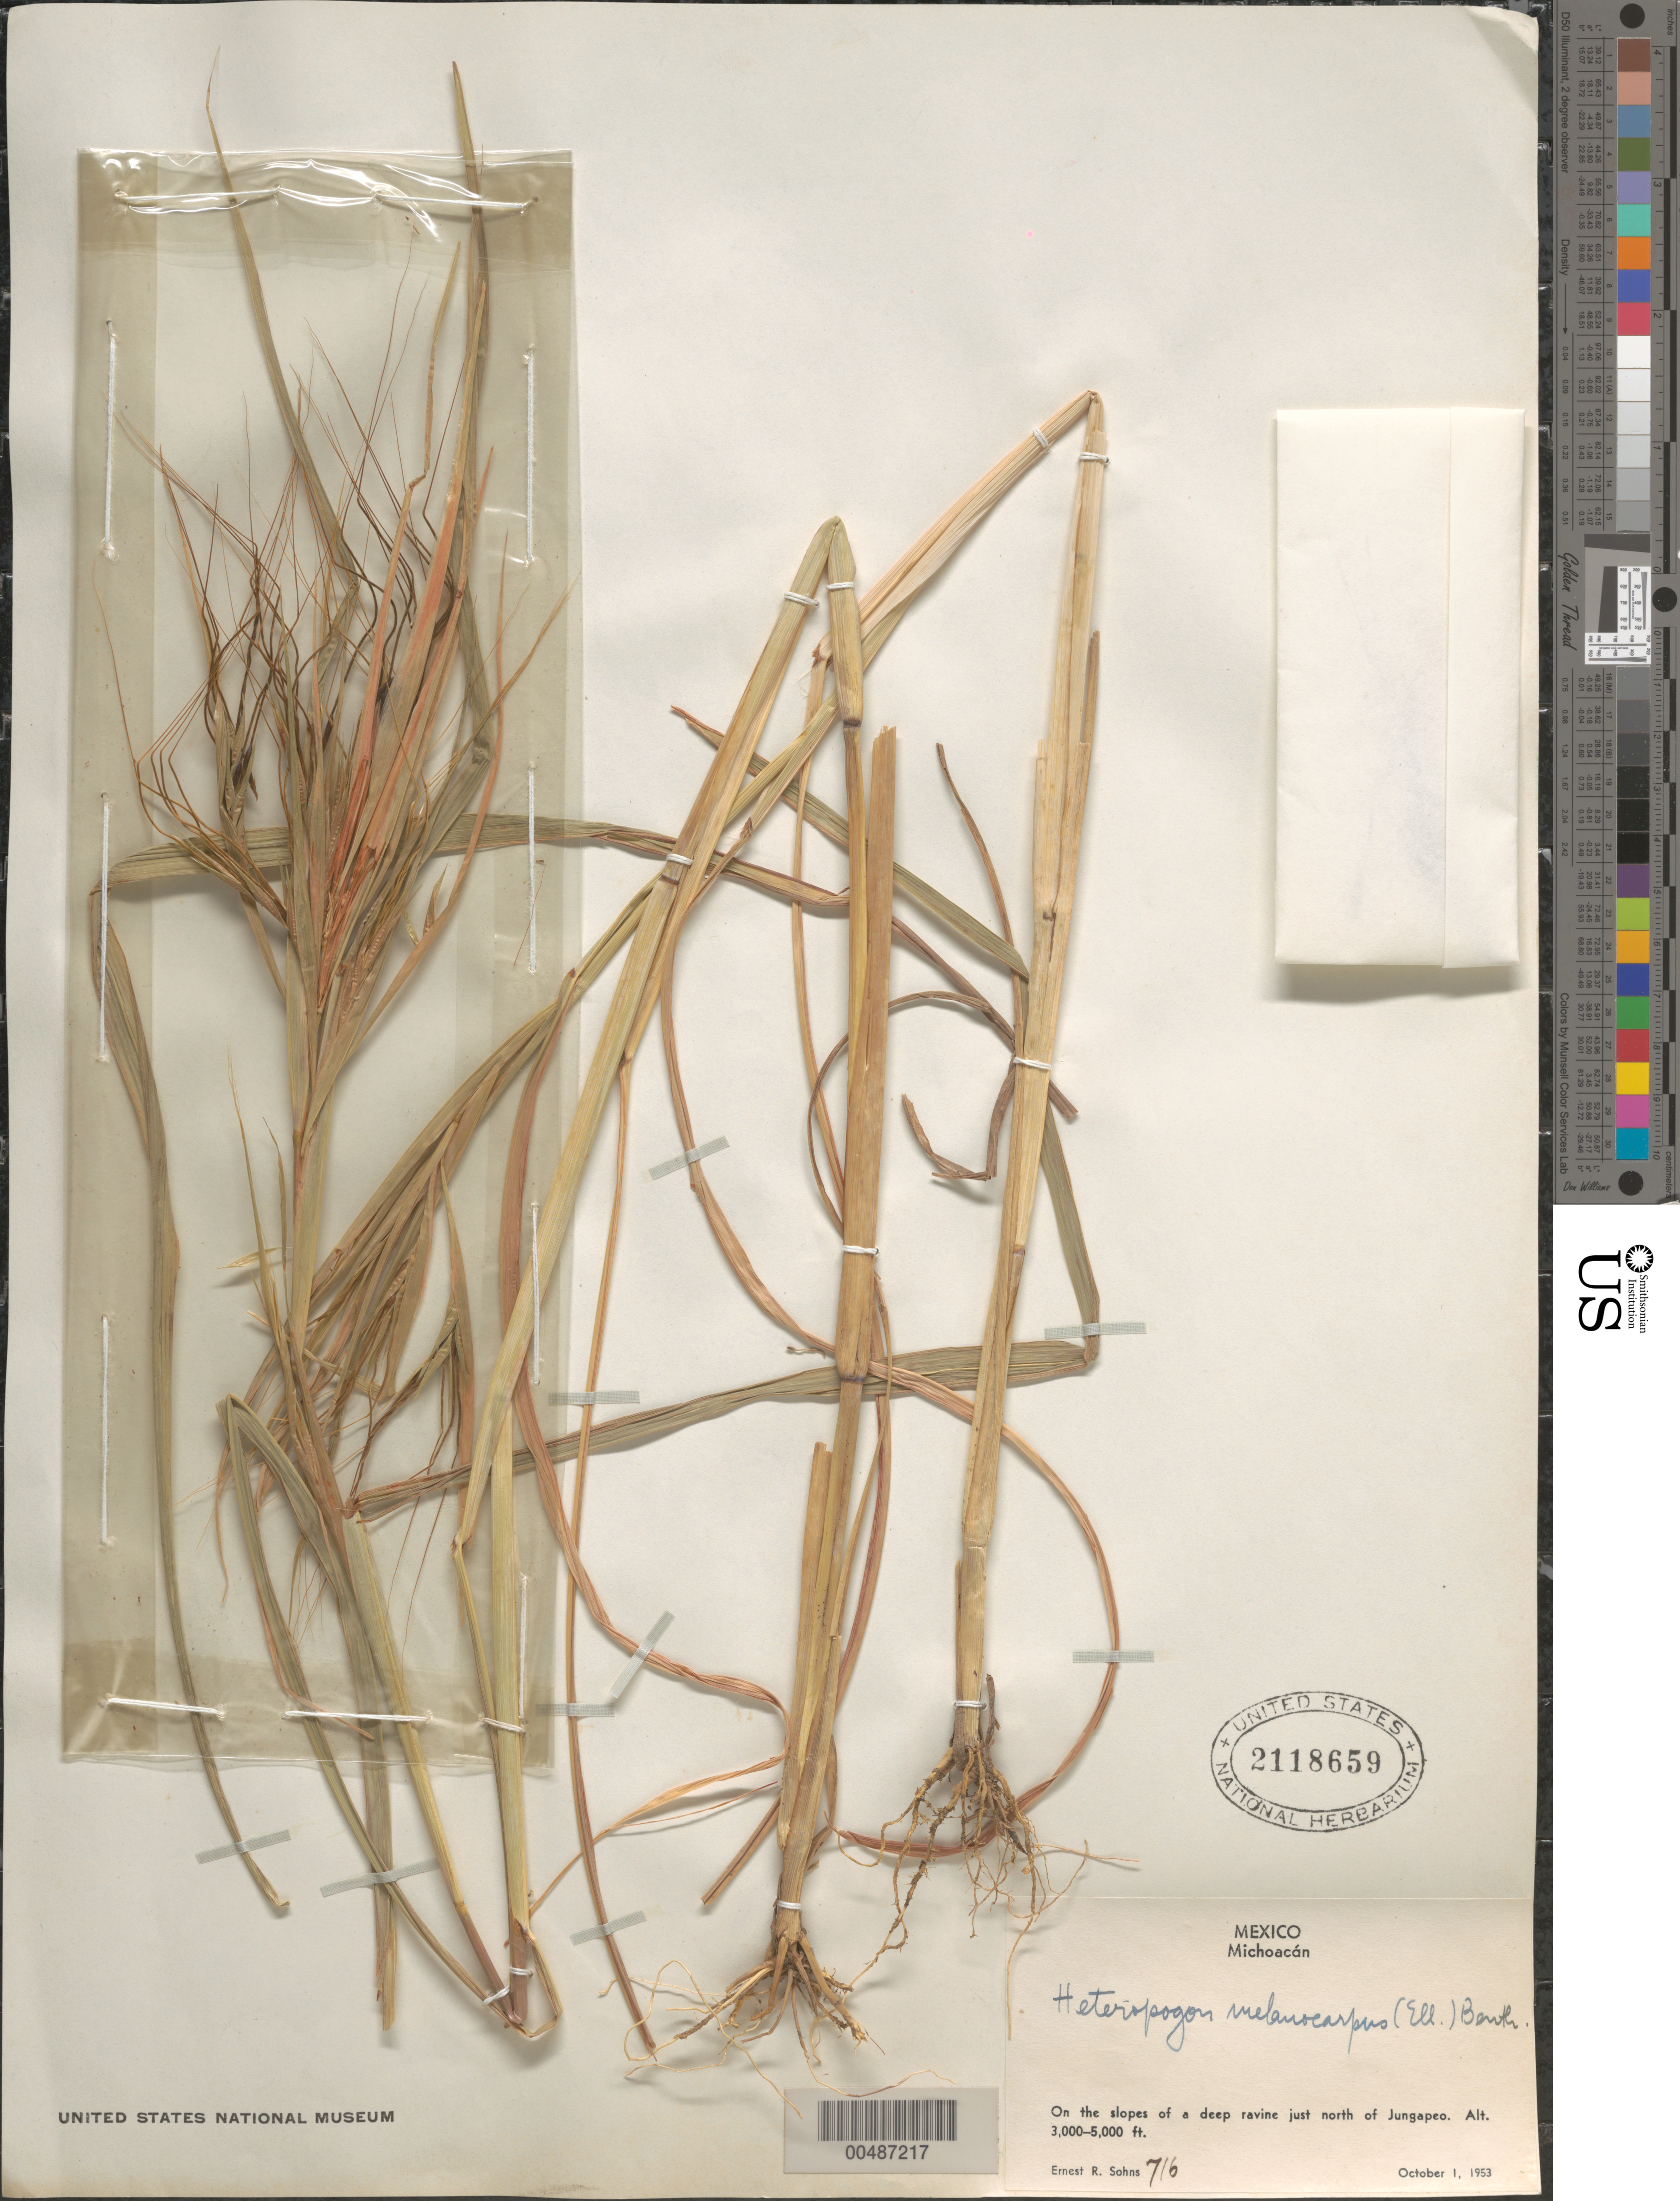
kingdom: Plantae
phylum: Tracheophyta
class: Liliopsida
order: Poales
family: Poaceae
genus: Heteropogon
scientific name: Heteropogon melanocarpus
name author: (Elliott) Benth.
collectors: E. R. Sohns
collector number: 716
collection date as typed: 1 Oct 1953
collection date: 1953-10-01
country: Mexico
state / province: Michoacán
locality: Just N of Jungapeo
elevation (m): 914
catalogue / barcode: US 2118659